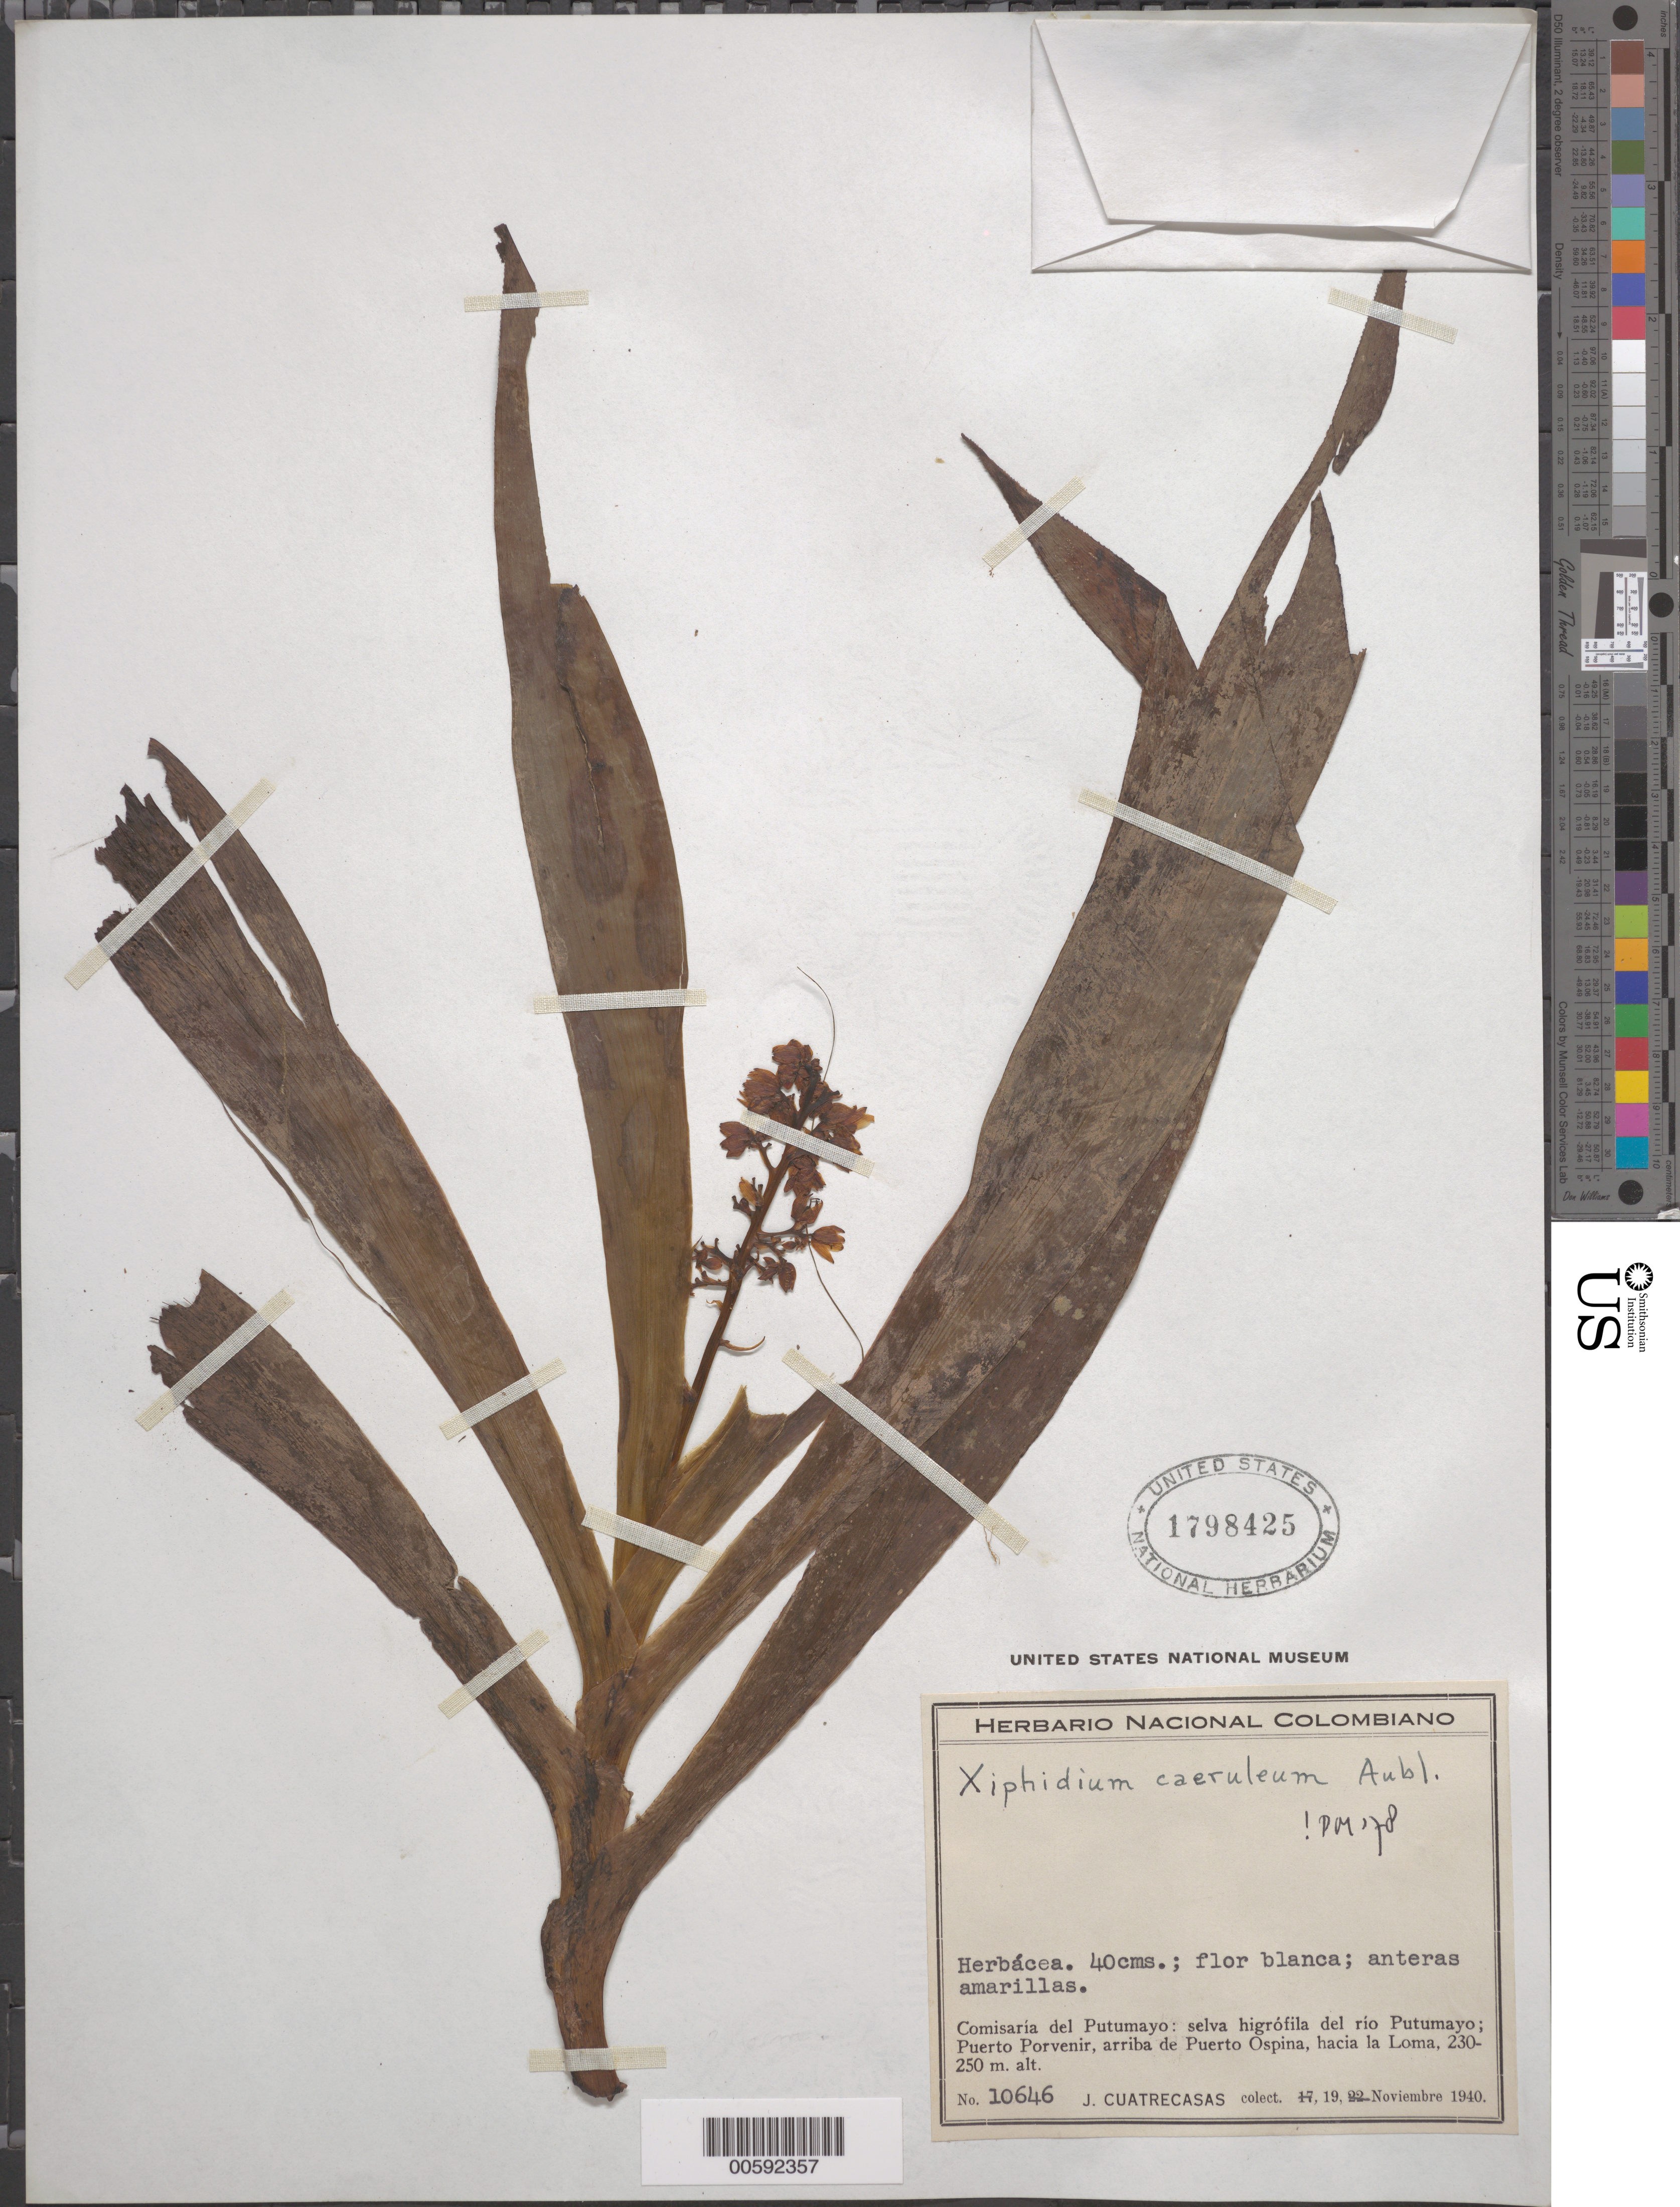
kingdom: Plantae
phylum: Tracheophyta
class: Liliopsida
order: Commelinales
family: Haemodoraceae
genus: Xiphidium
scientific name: Xiphidium caeruleum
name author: Aubl.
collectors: J. Cuatrecasas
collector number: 10646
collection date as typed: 19 Nov 1940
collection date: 1940-11-19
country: Colombia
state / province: Putumayo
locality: Puerto Porvenir, Puerto Ospina, La Loma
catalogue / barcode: US 1798425